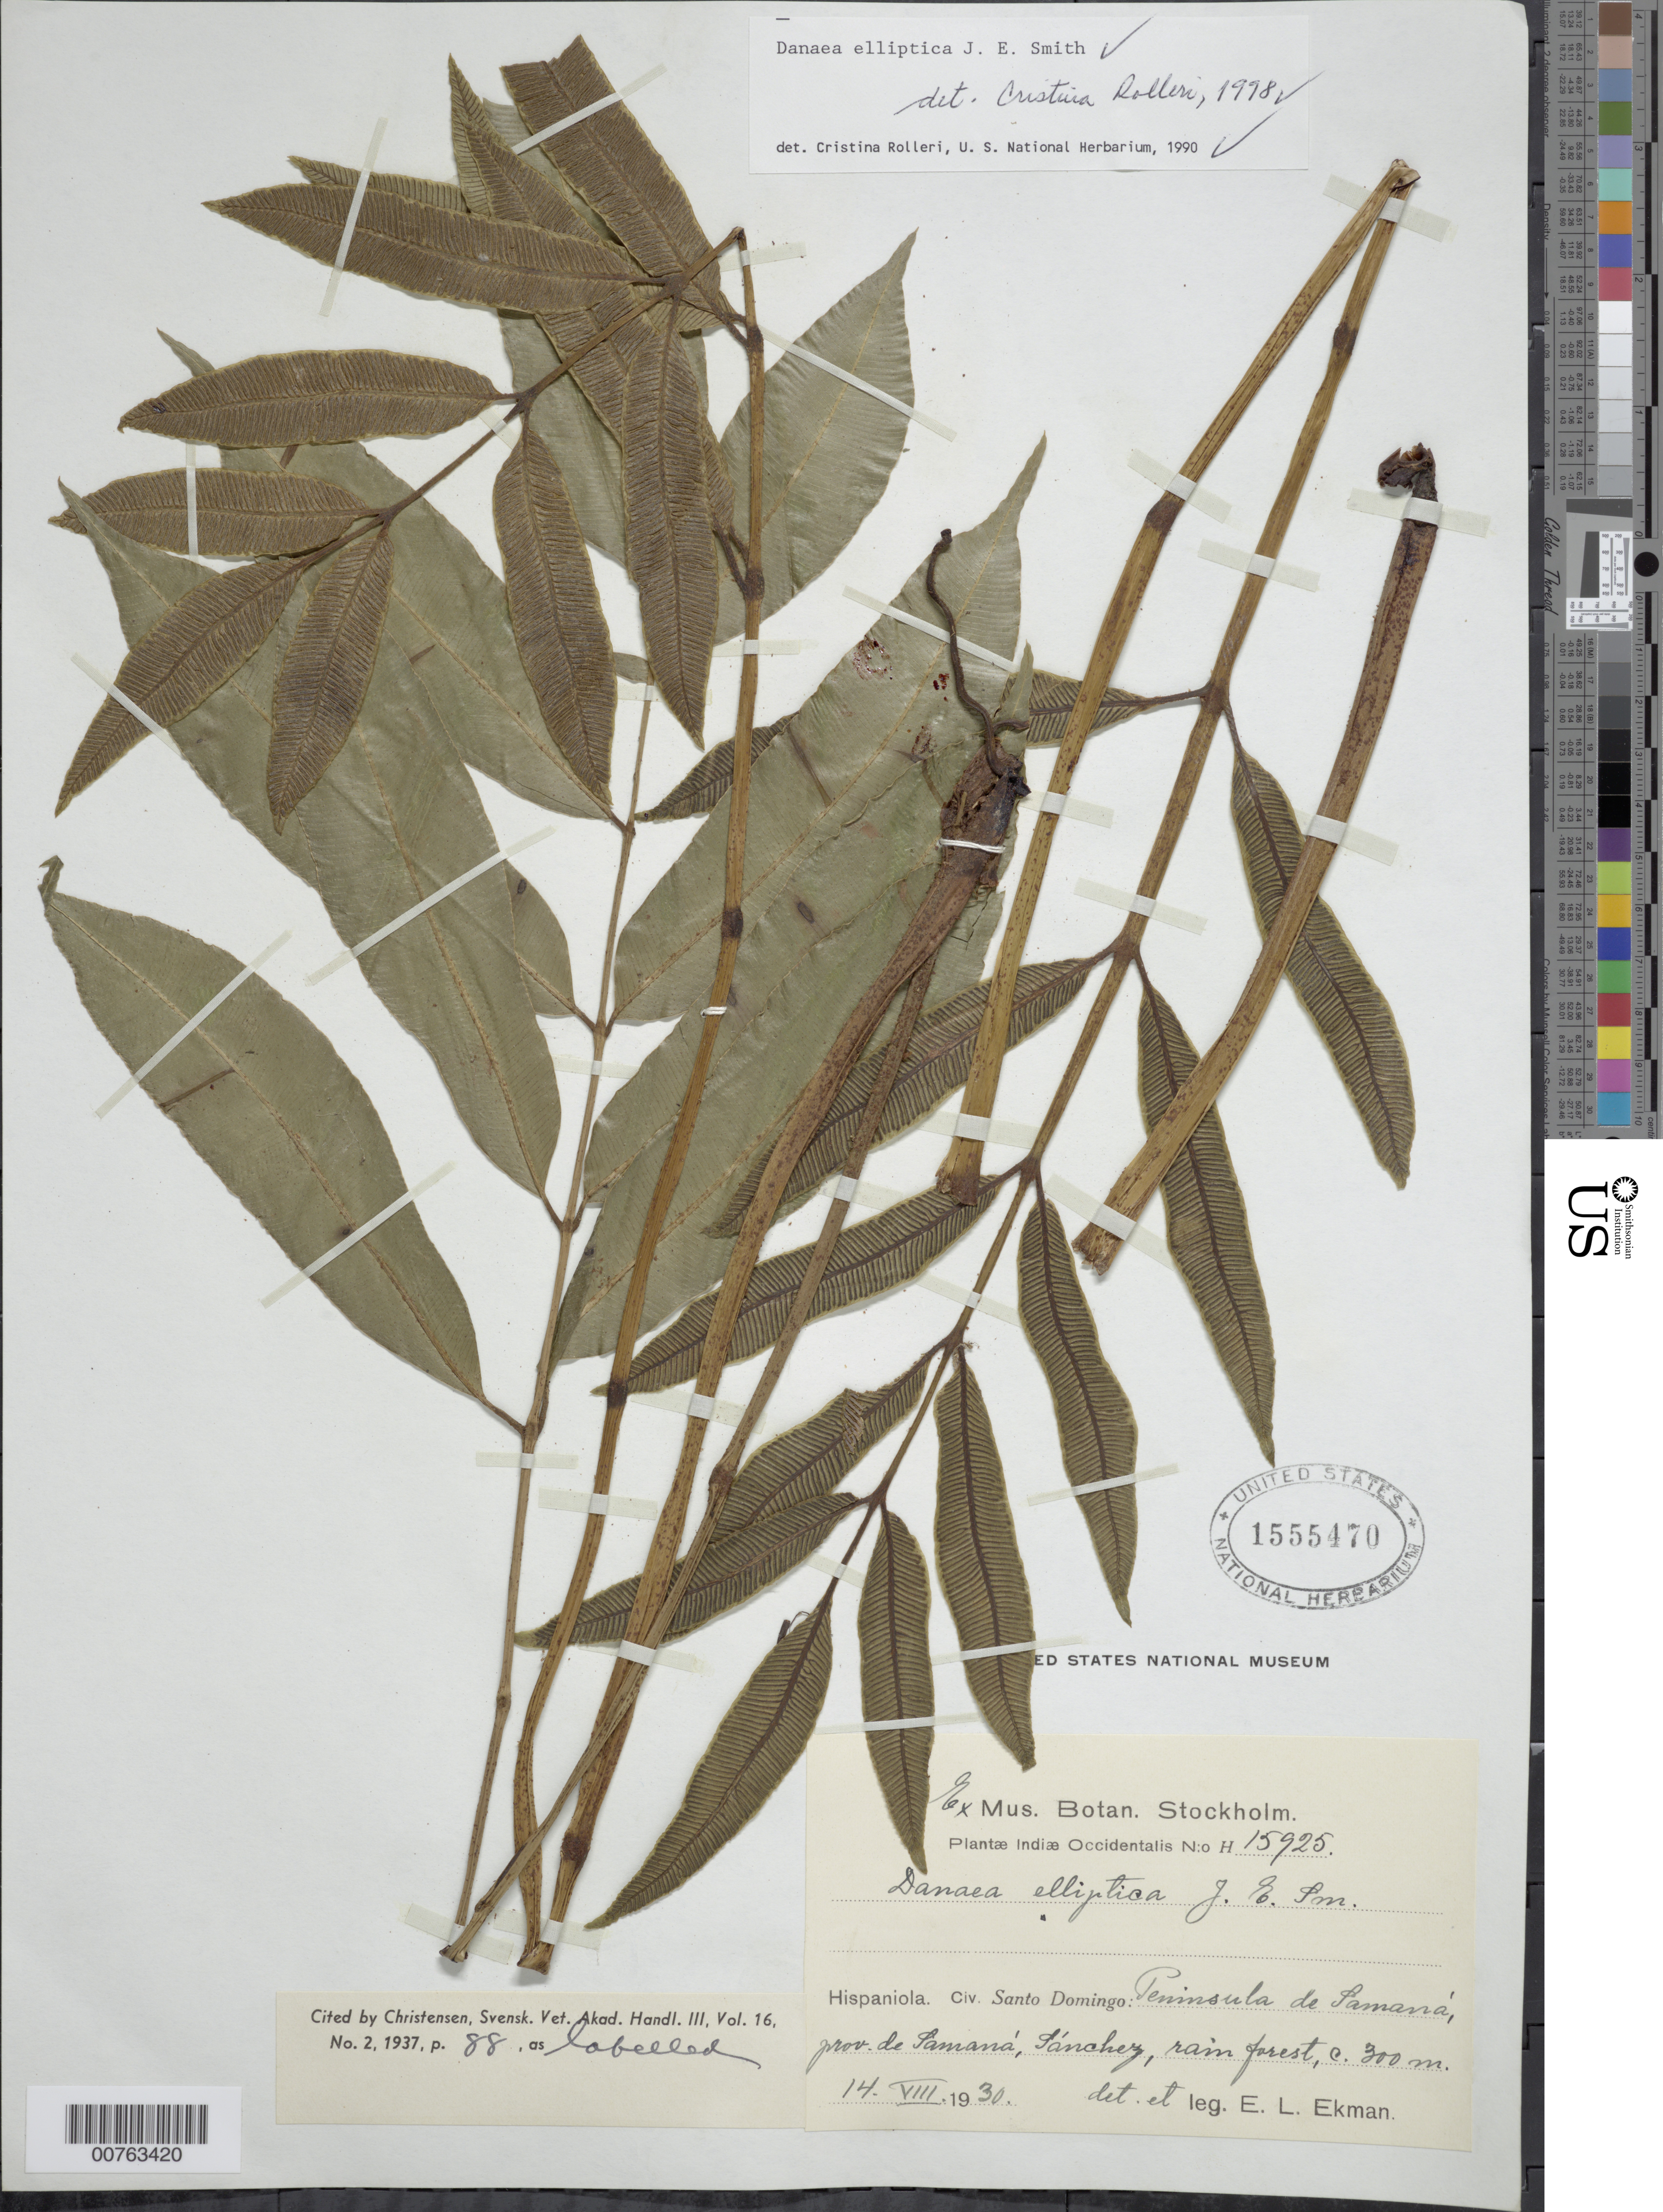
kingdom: Plantae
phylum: Tracheophyta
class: Polypodiopsida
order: Marattiales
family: Marattiaceae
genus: Danaea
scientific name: Danaea elliptica subsp. elliptica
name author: Sm.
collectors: E. L. Ekman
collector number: H 15925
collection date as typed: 14 Aug 1930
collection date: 1930-08-14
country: Dominican Republic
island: Hispaniola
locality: Peninsula de Samaná, Provincia de Samaná, Sánchez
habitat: Rain forest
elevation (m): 300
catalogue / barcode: US 1555470